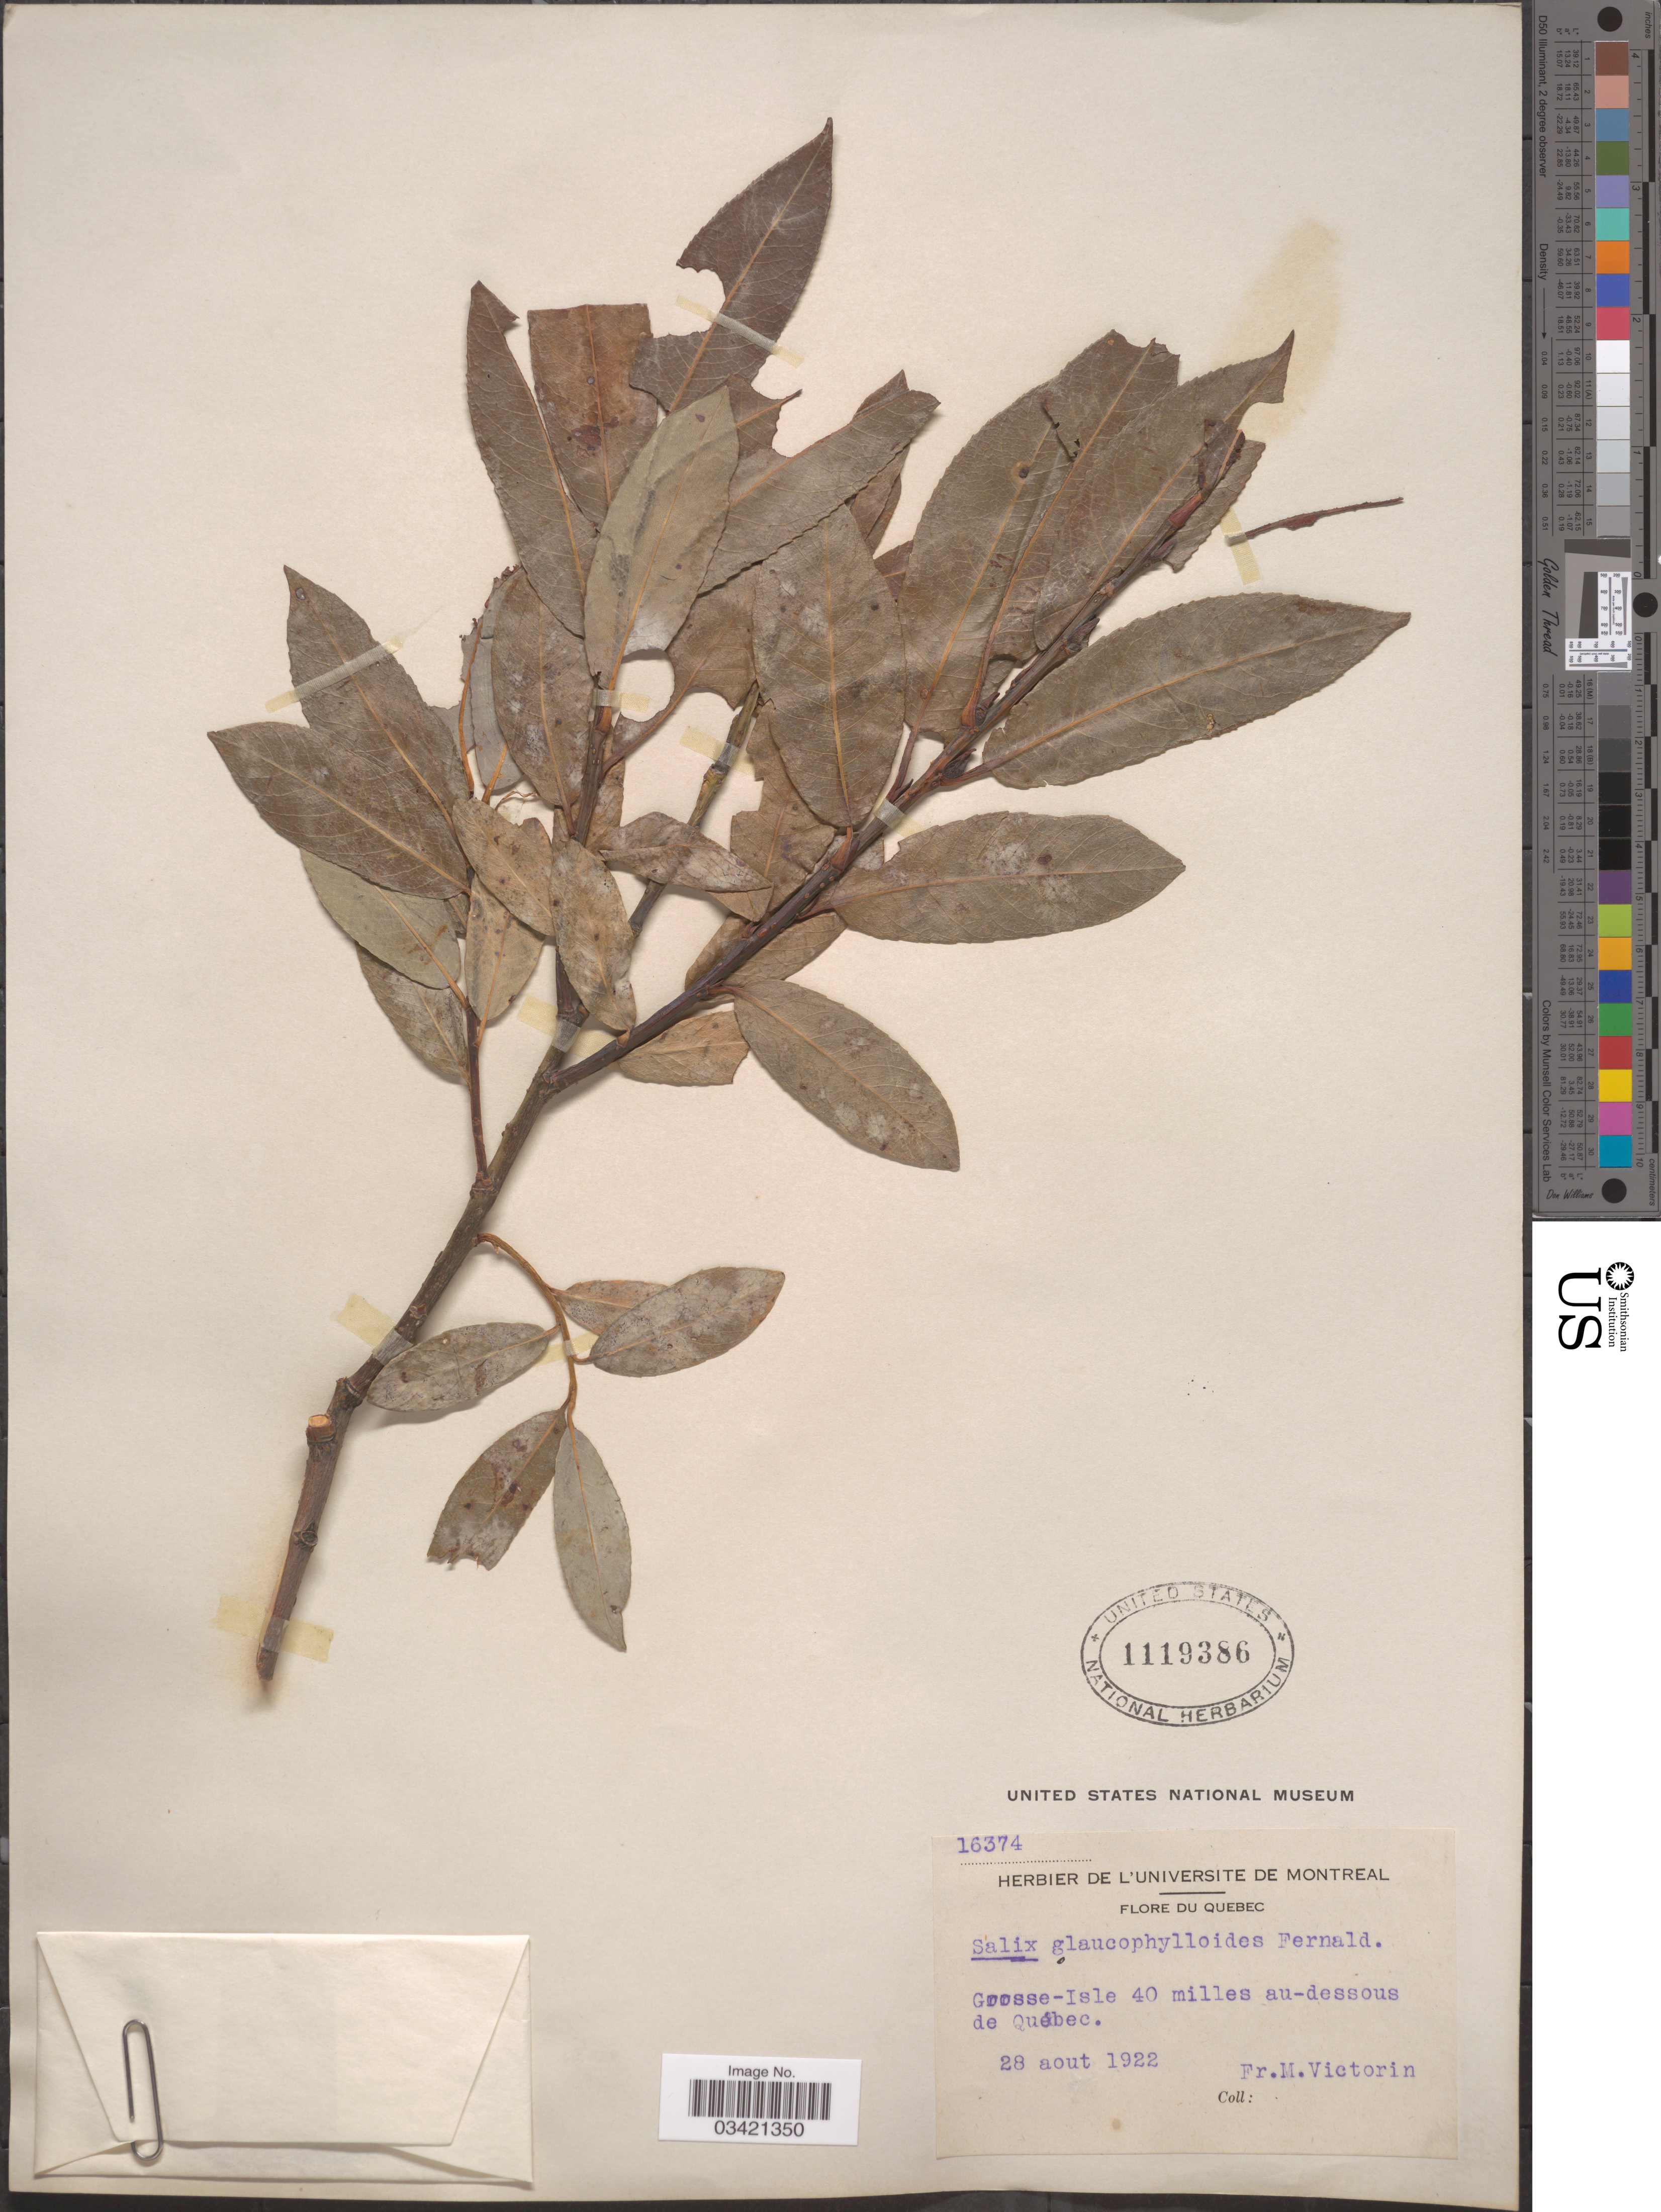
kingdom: Plantae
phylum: Tracheophyta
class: Magnoliopsida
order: Malpighiales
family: Salicaceae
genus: Salix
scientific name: Salix glaucophylla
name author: Andersson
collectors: F. Victorin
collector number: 16374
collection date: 1922-08-28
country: Canada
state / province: Quebec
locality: Goosse-Isle 40 miles au-dessous de Québec.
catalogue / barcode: US 1119386